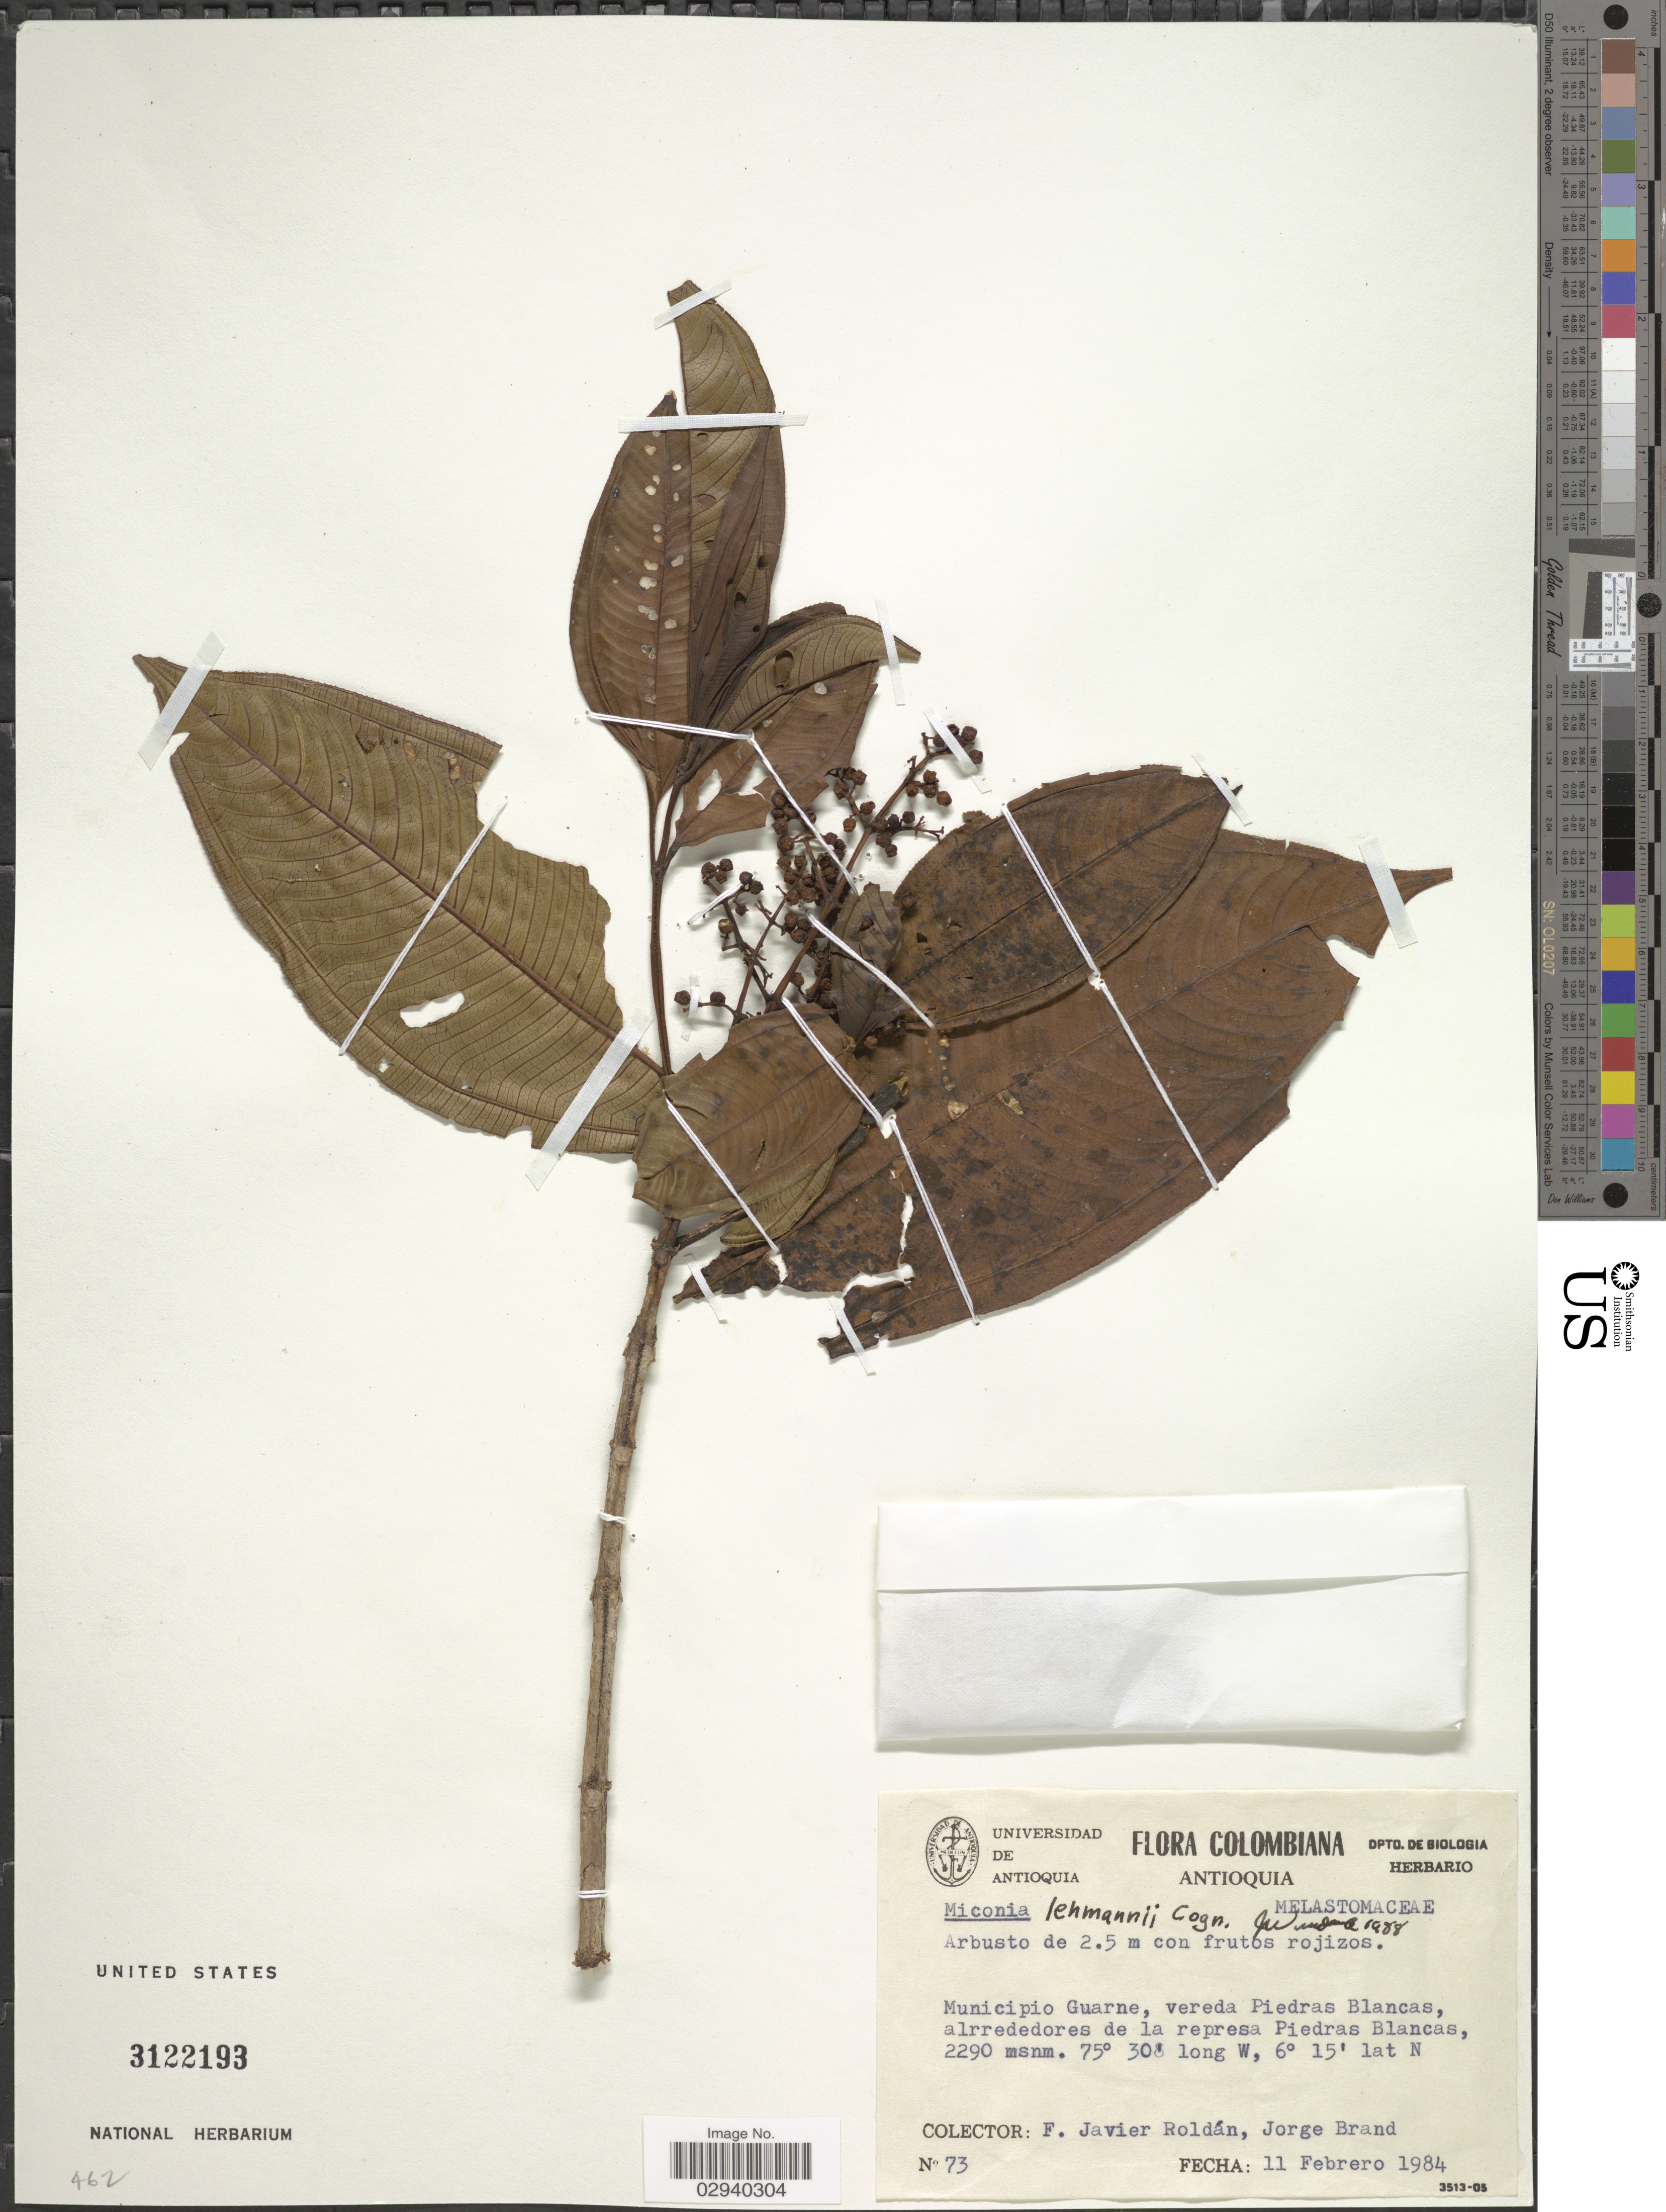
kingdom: Plantae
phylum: Tracheophyta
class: Magnoliopsida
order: Myrtales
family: Melastomataceae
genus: Miconia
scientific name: Miconia lehmannii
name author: Cogn.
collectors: F. J. Roldán & J. Brand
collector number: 73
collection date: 1984-02-11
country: Colombia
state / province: Antioquia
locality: Municipio Guarne, vereda Piedras Blancas, alrededores de la represa Piedras Blancas.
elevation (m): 2290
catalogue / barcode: US 3122193